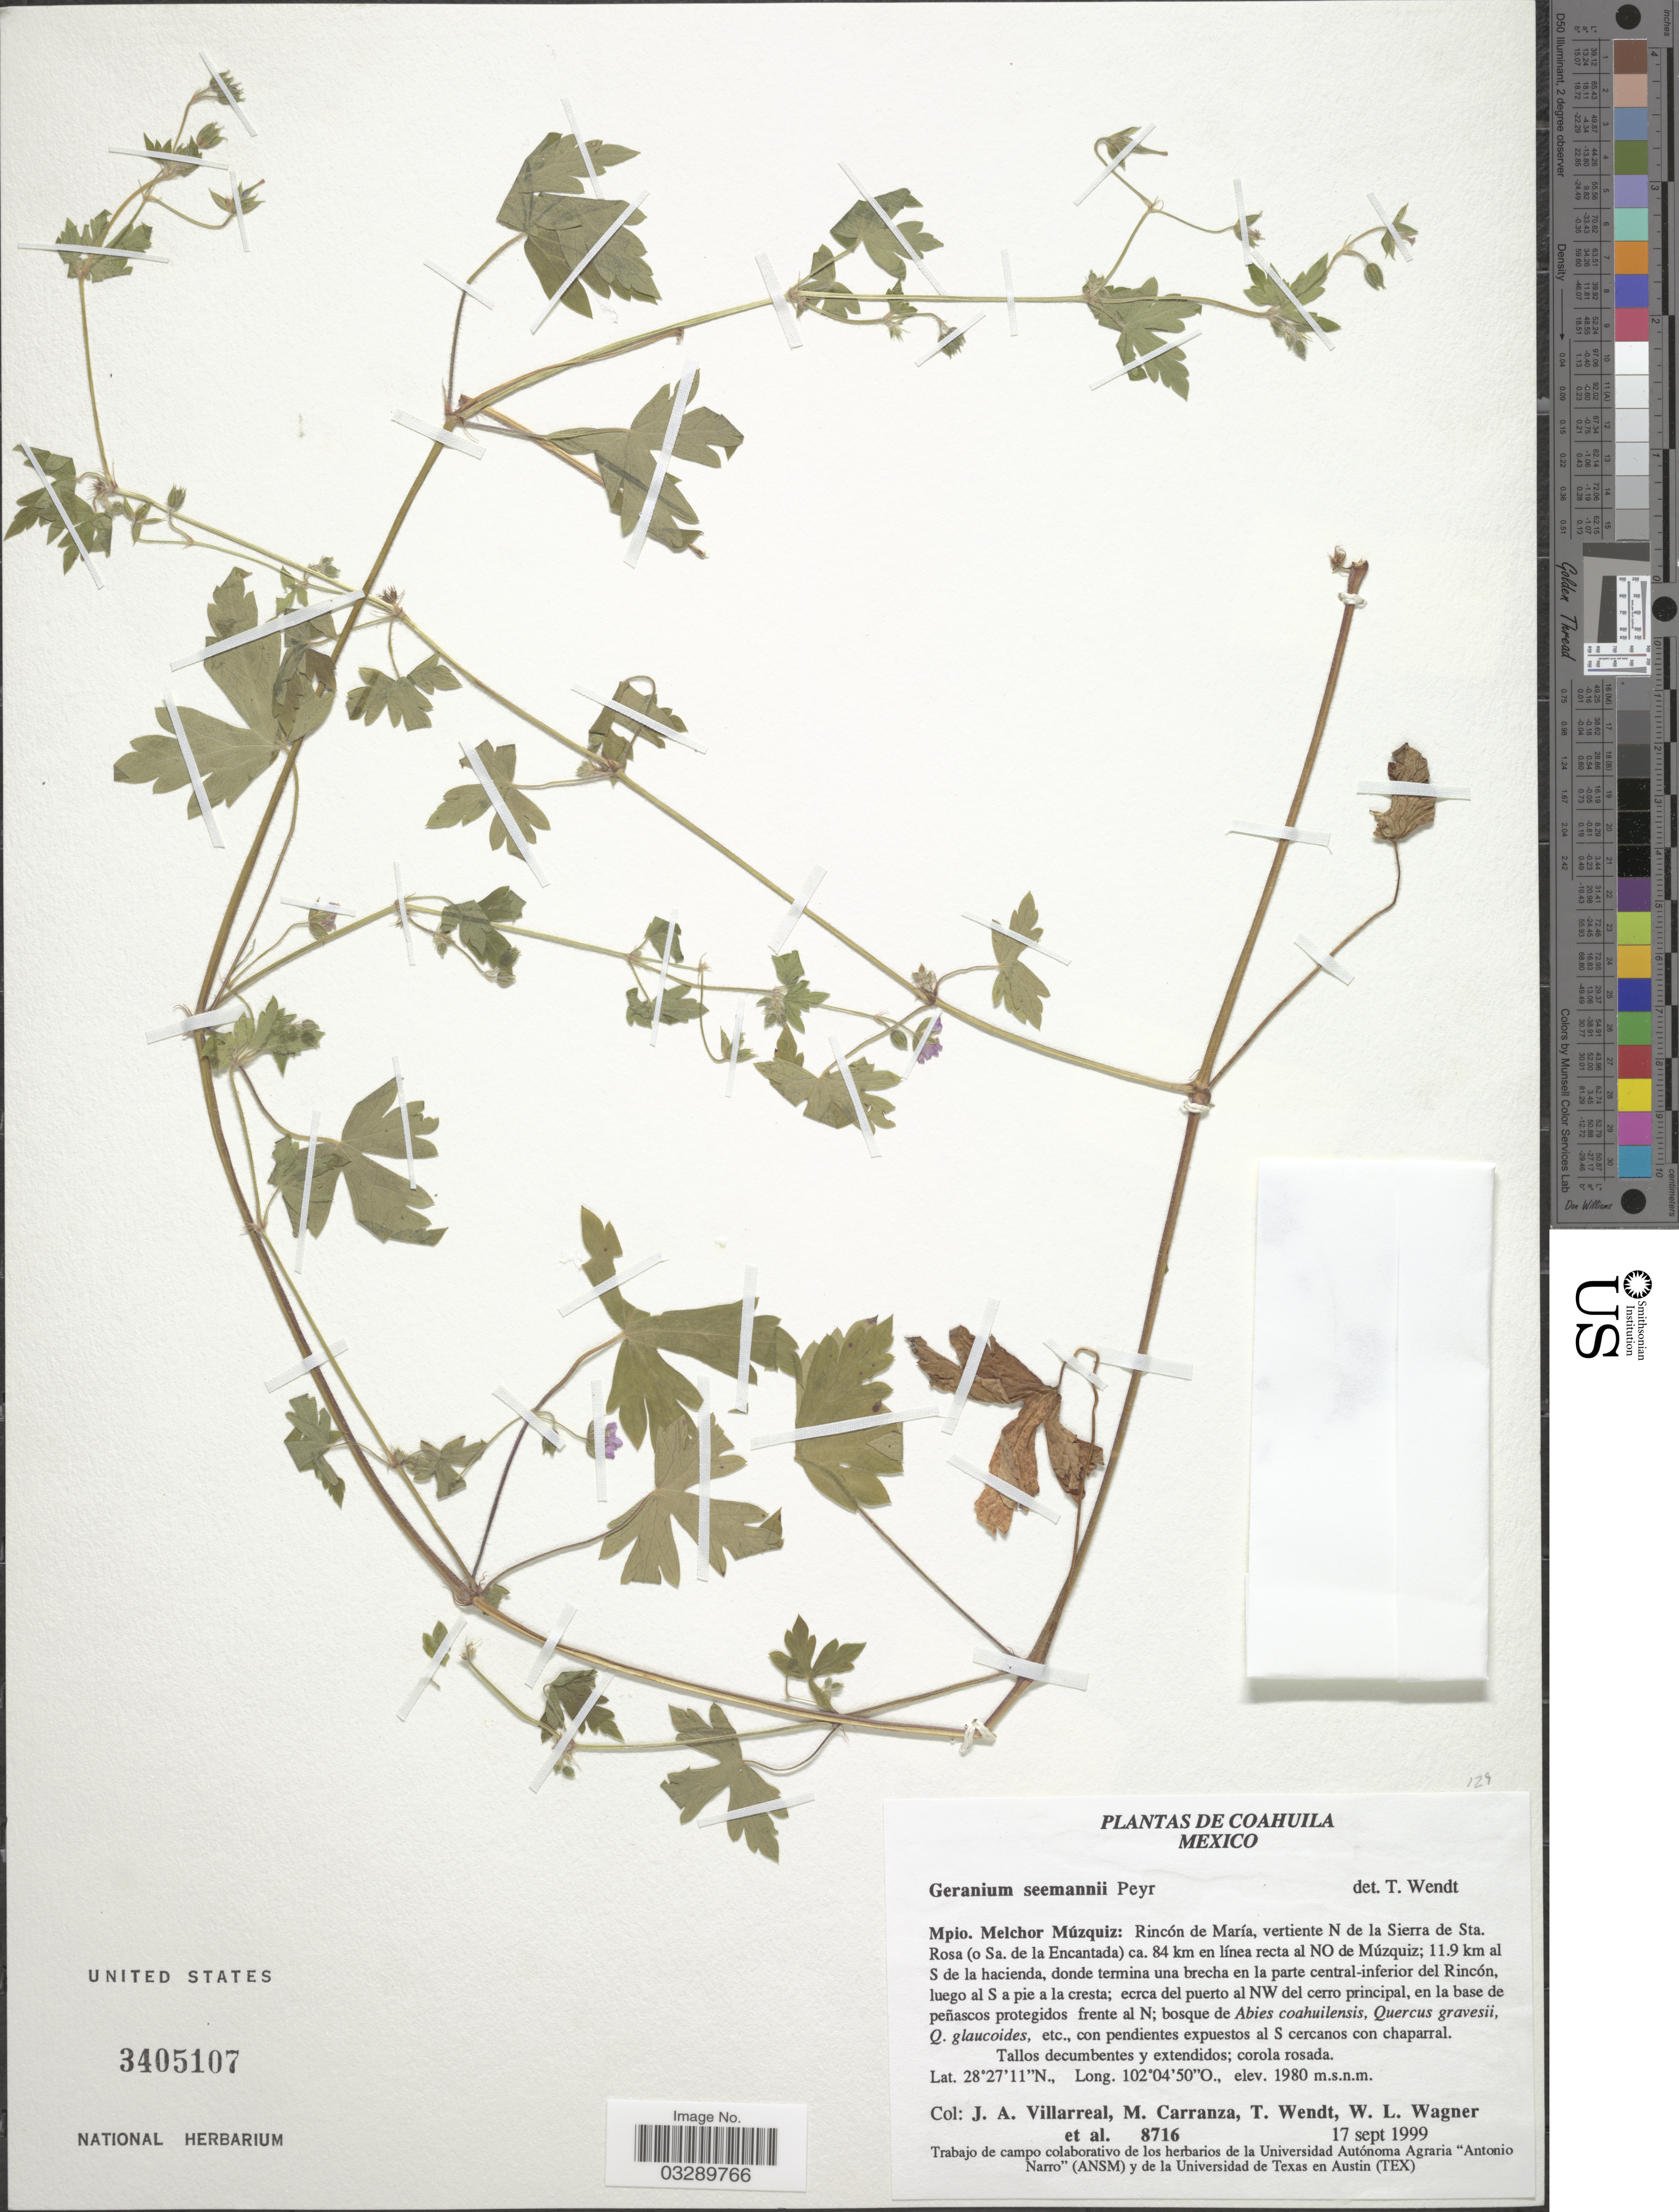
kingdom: Plantae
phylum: Tracheophyta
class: Magnoliopsida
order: Geraniales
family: Geraniaceae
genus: Geranium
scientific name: Geranium seemannii subsp. seemannii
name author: Peyr.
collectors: J. Villareal, M. Carranza, T. L. Wendt, W. G. Wagner & et al.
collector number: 8716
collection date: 1999-09-17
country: Mexico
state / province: Coahuila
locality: Mpio. Melchor Múzquiz: Rincón de María, vertiente N de la Sierra de Sta. Rosa (o Sa. de la Encantada) ca. 84 km en línea recta al NO de Múzquiz; 11.9 km al S de la hacienda, donde termina una brecha en la parte central-inferior del Rincón, luego al S a pie a la cresta; ecrca del puerto al NW del cerro principal.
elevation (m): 1980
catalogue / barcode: US 3405107